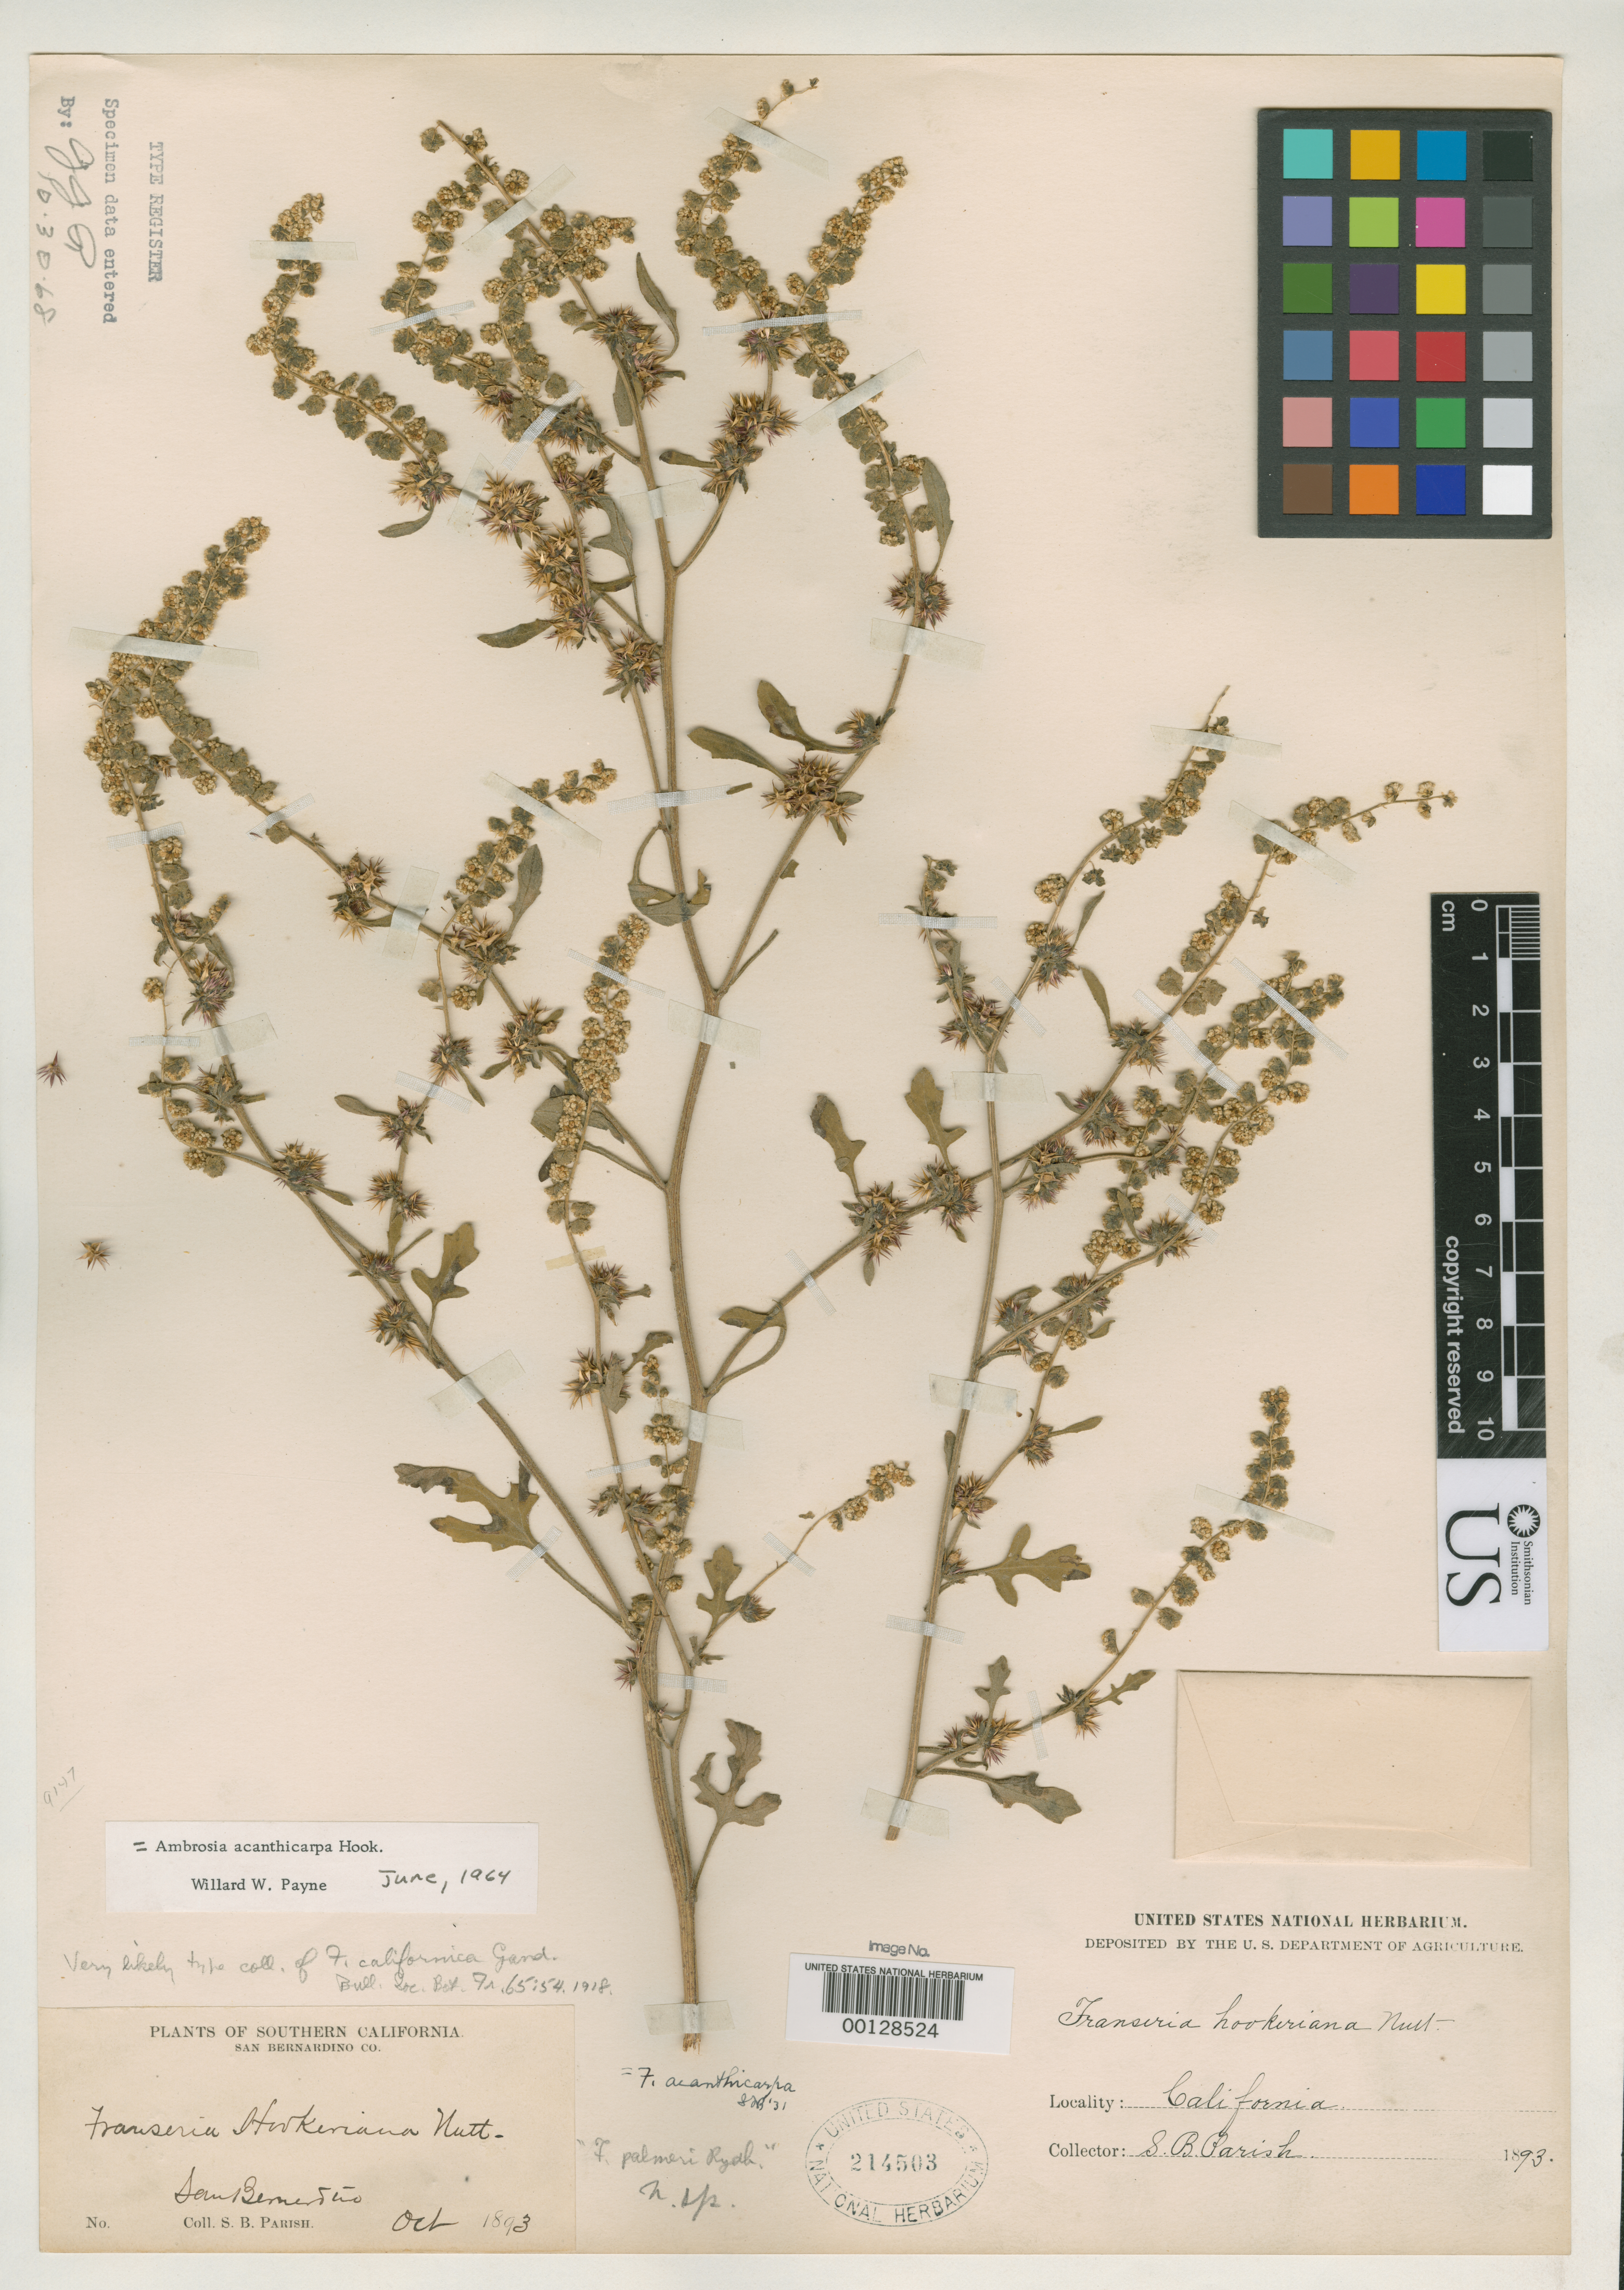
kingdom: Plantae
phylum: Tracheophyta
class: Magnoliopsida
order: Asterales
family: Asteraceae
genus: Franseria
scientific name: Franseria californica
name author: Gand.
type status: Type Collection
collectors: S. B. Parish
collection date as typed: Oct 1893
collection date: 1893-10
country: United States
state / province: California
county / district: San Bernardino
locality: San Bernardino.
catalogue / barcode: US 214503